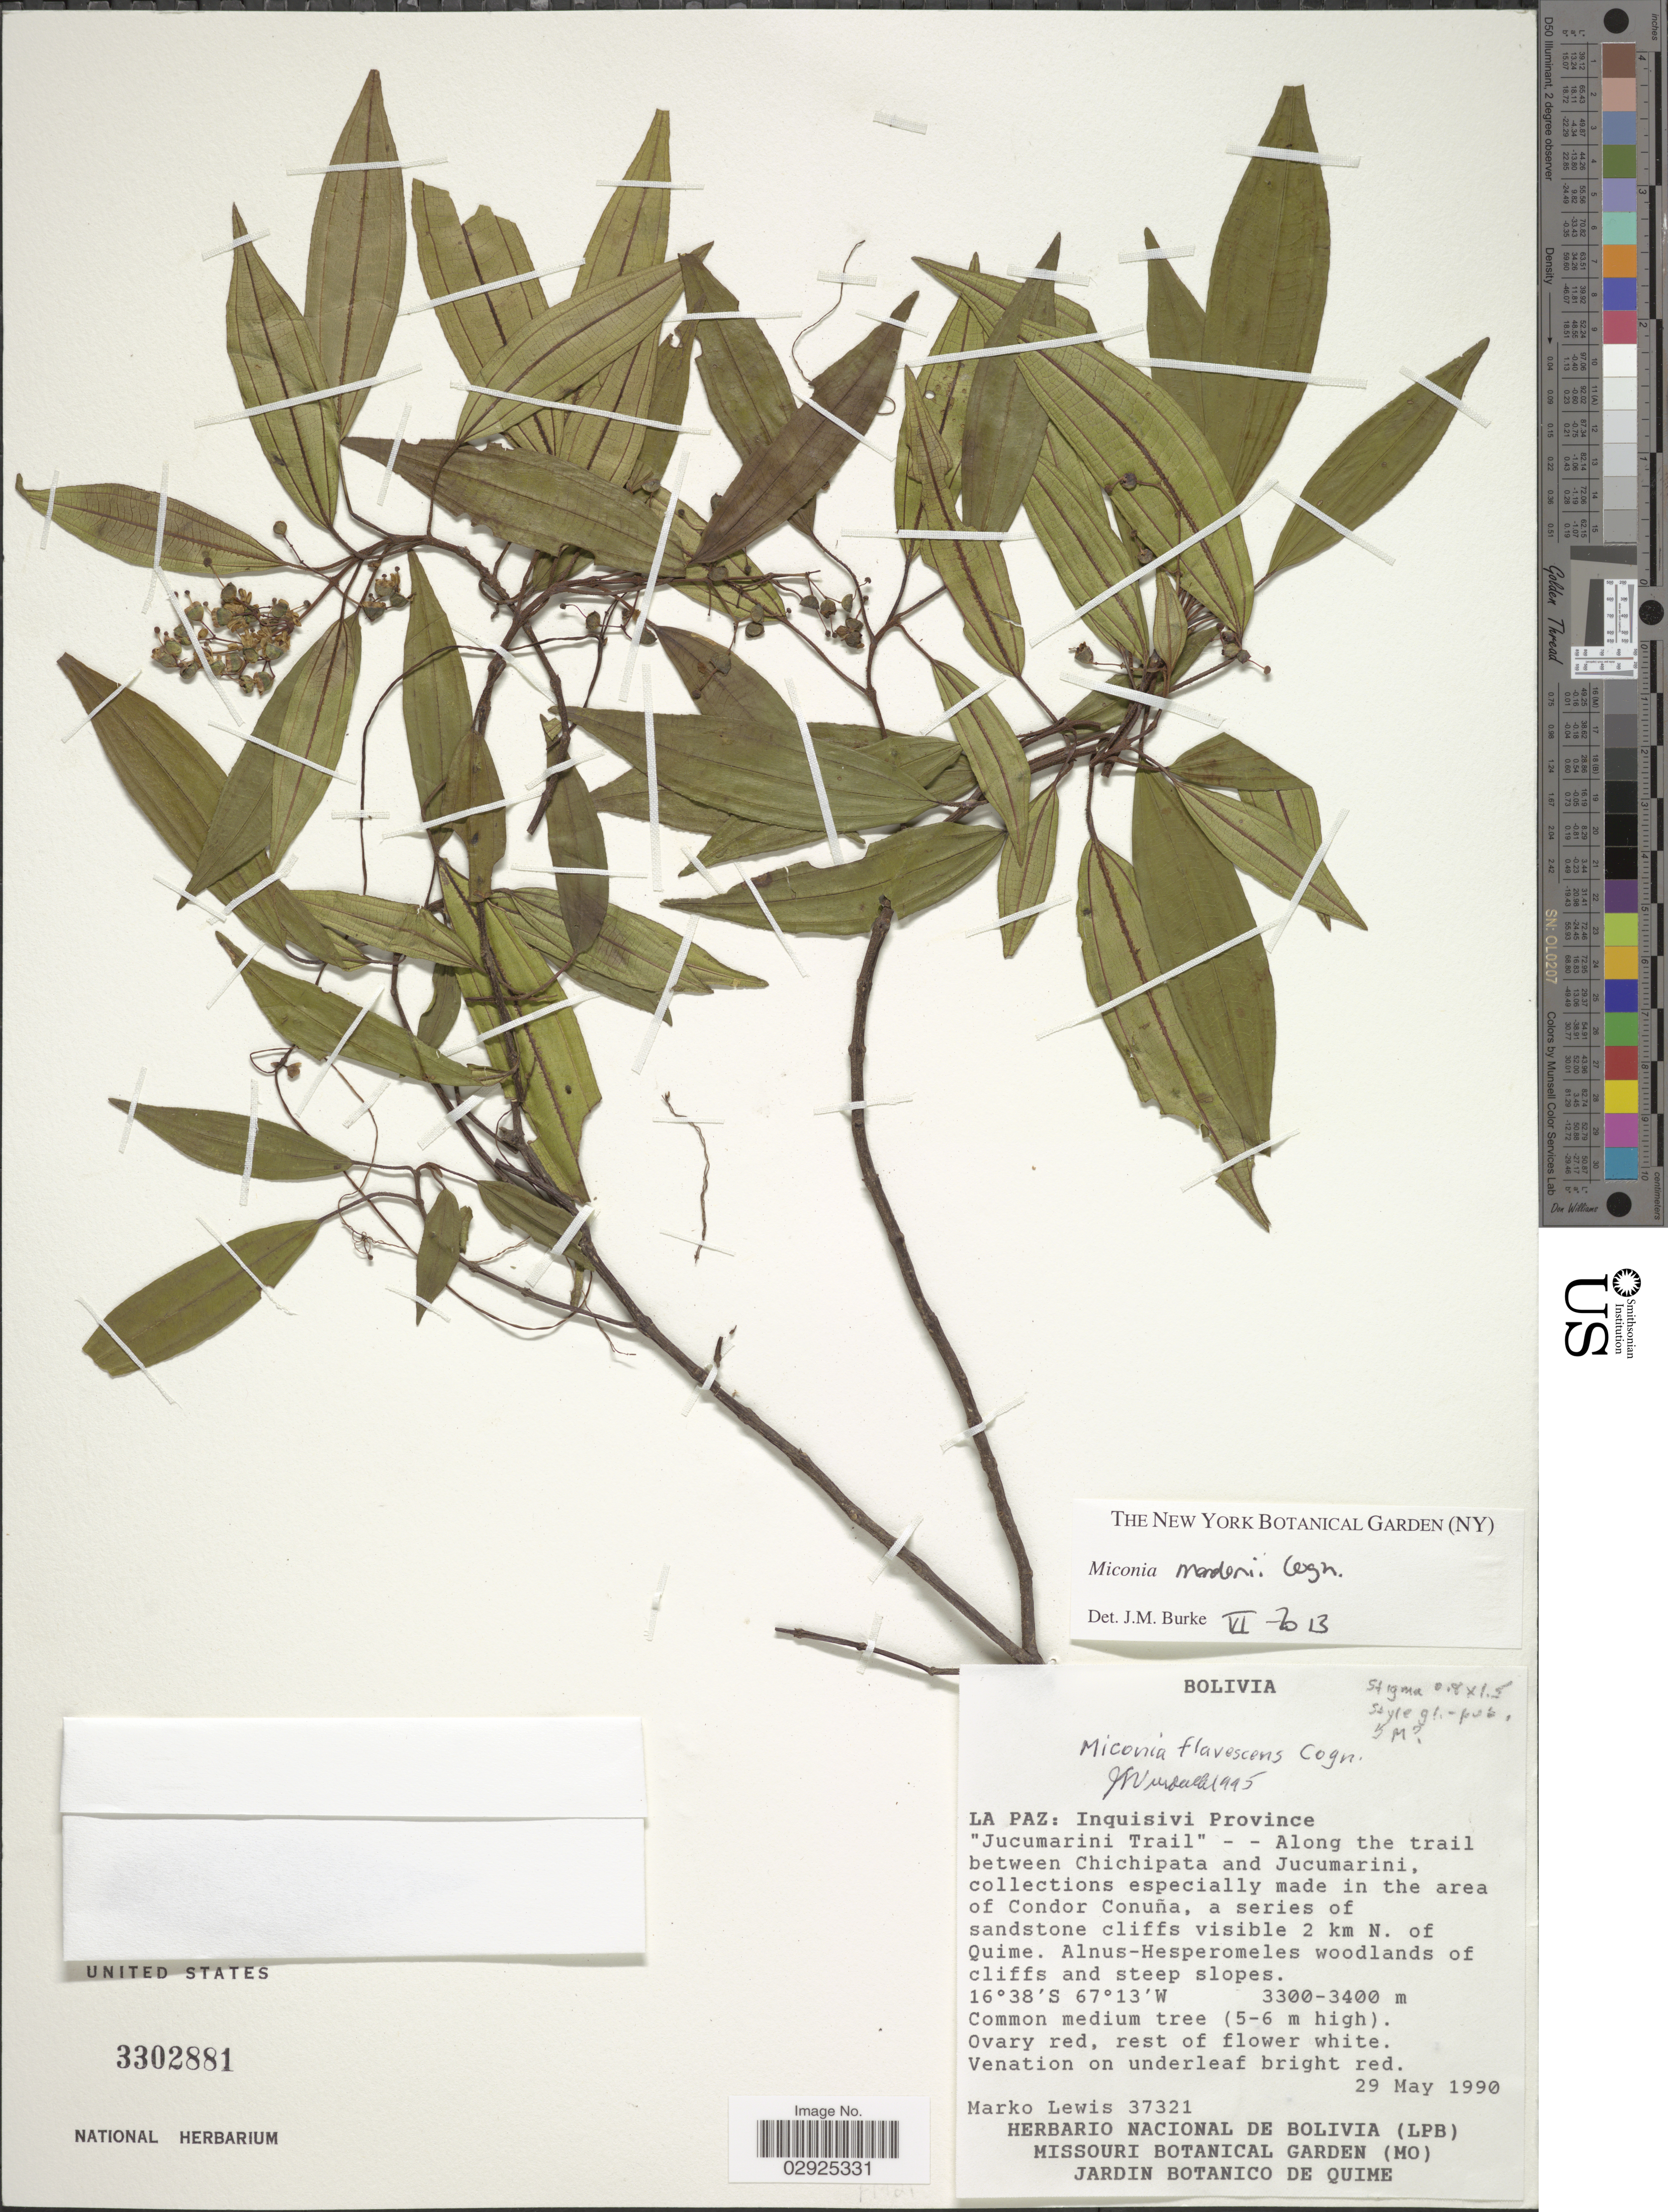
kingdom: Plantae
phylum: Tracheophyta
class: Magnoliopsida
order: Myrtales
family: Melastomataceae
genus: Miconia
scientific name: Miconia mandonii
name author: Cogn. in A. DC.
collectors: M. Lewis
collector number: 37321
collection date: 1990-05-29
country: Bolivia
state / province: La Paz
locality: Inquisivi Province, "Jucumarini Trail" - - Along the trail between Chichipata and Jucumarini, in the area of Condor Conuña, a series of sandstone cliffs visible 2 km N. of Quime.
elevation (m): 3300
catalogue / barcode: US 3302881